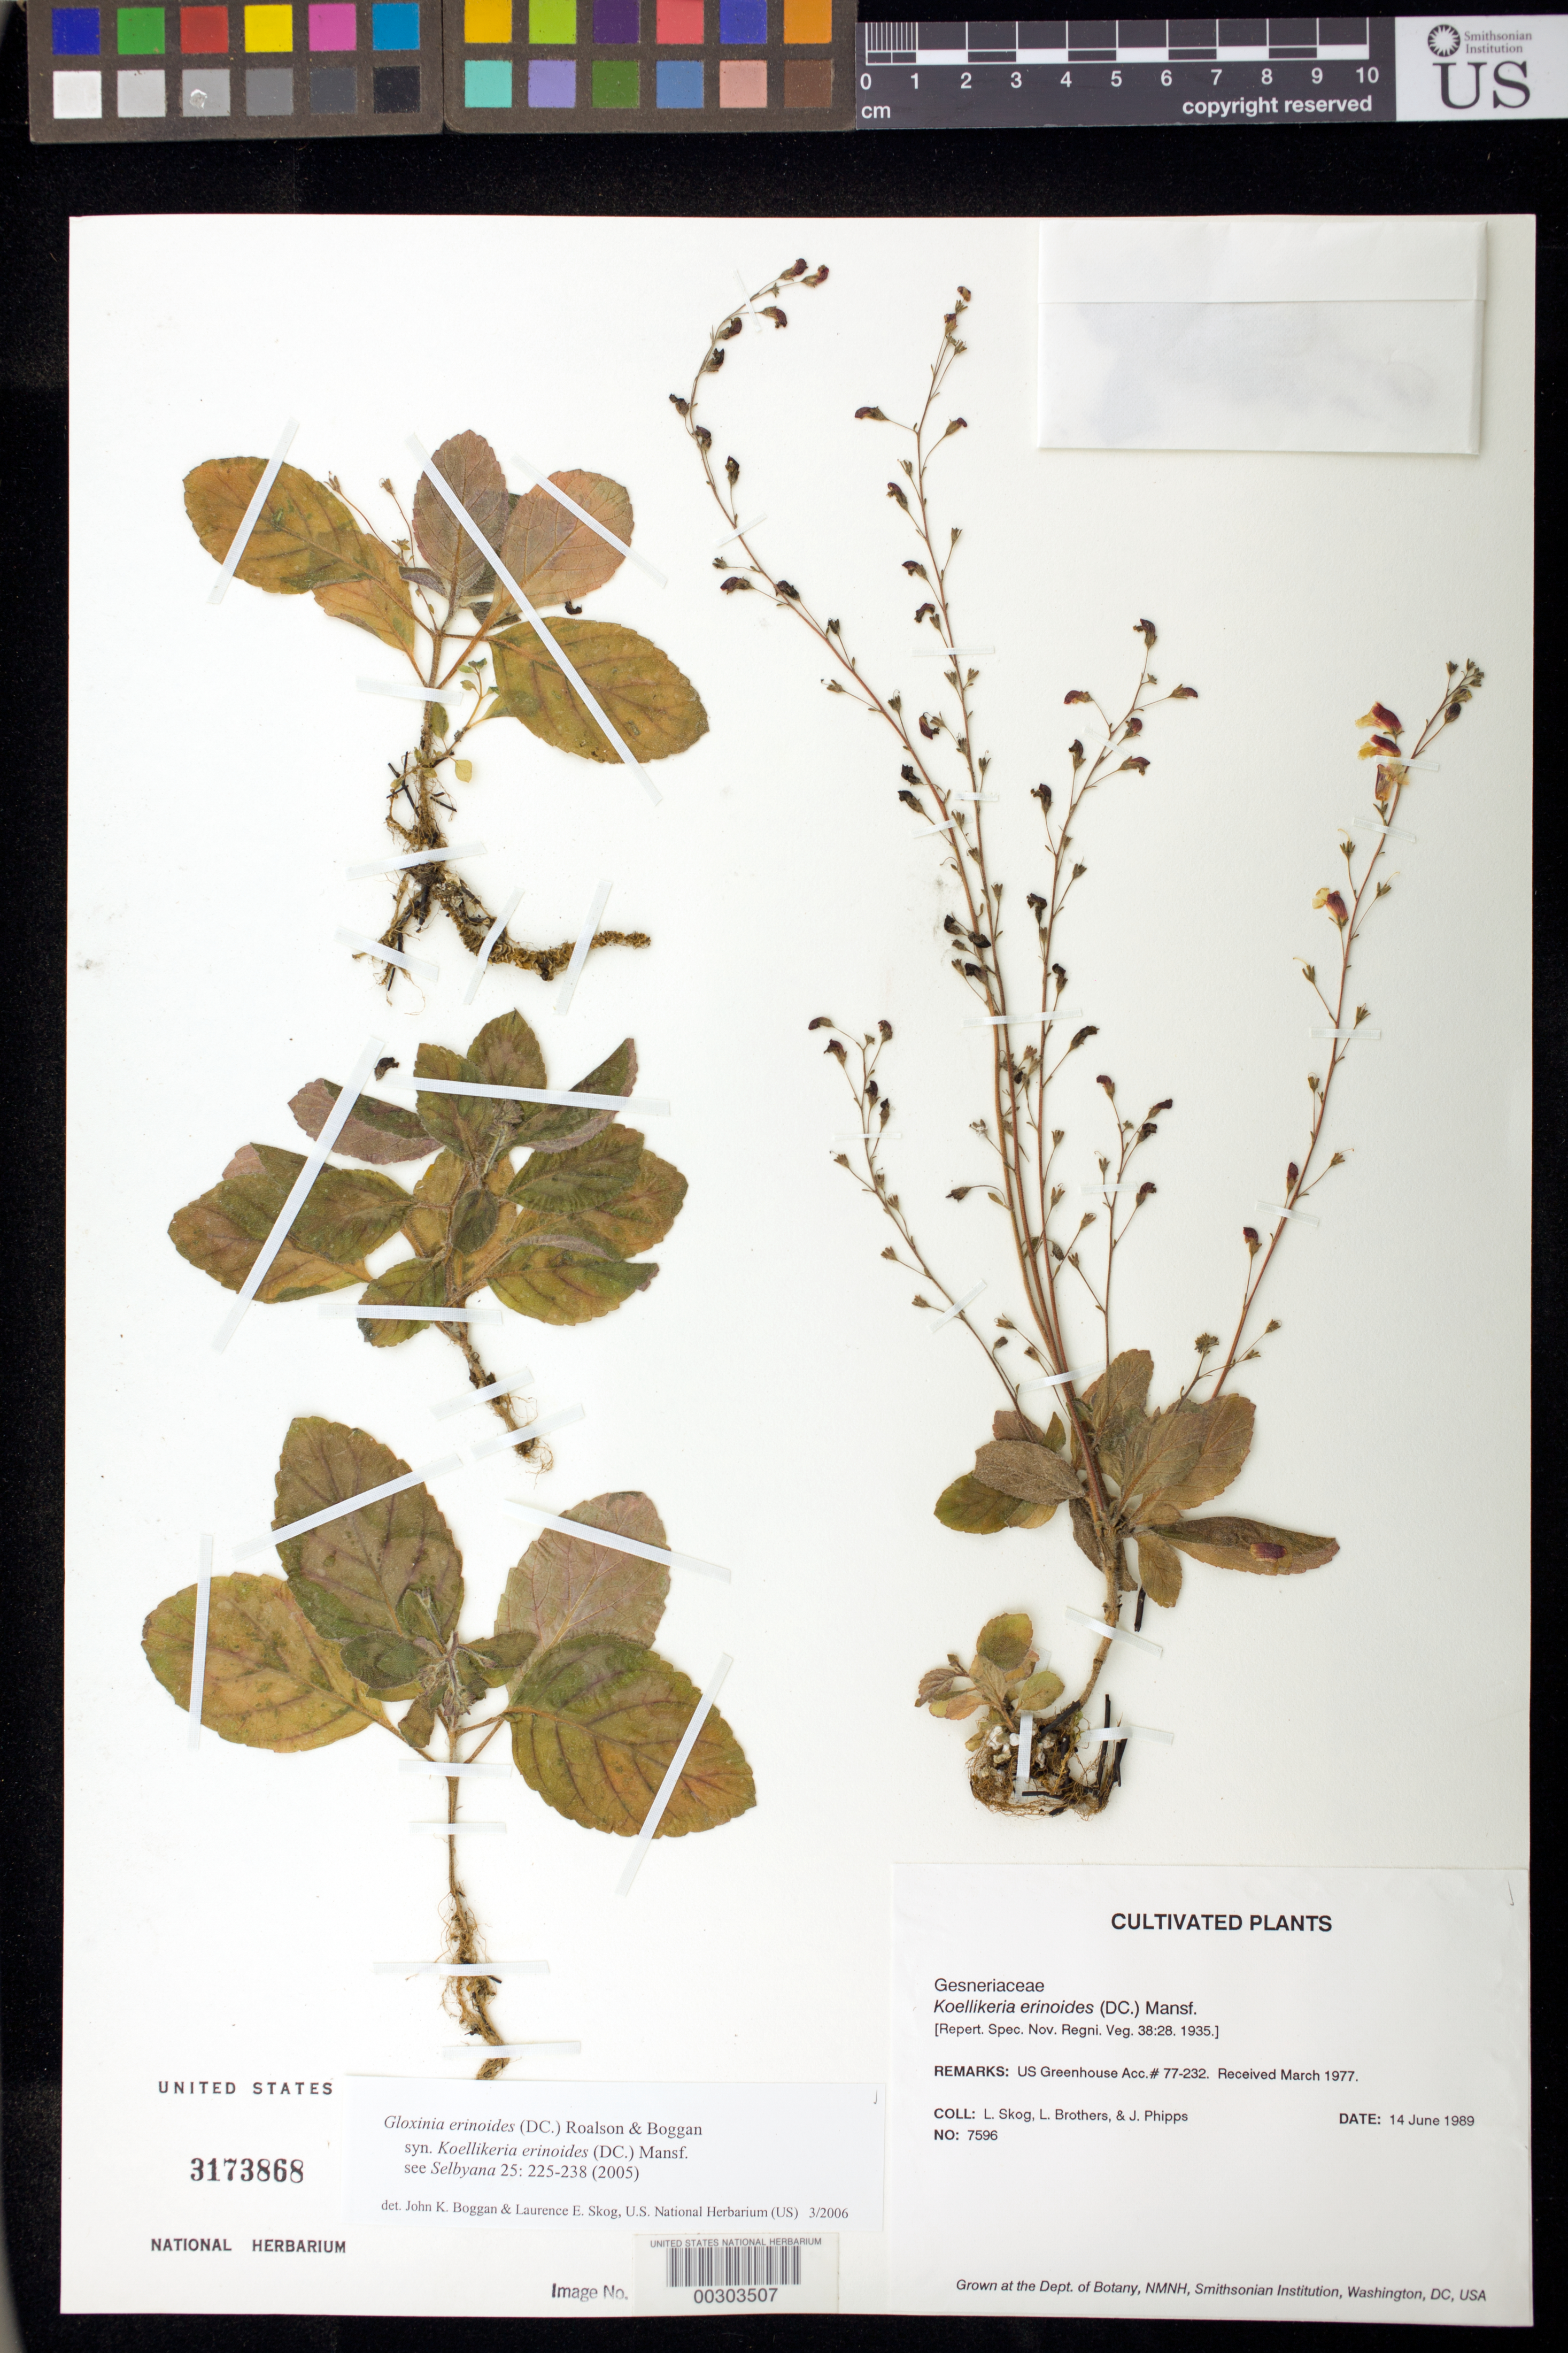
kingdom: Plantae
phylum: Tracheophyta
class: Magnoliopsida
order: Lamiales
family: Gesneriaceae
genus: Gloxinia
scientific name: Gloxinia erinoides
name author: (DC.) Roalson & Boggan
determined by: Boggan, J. K.; Skog, L. E.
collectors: L. E. Skog, L. E. Brothers & J. Phipps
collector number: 7596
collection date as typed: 14 Jun 1989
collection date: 1989-06-14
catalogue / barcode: US 3173868